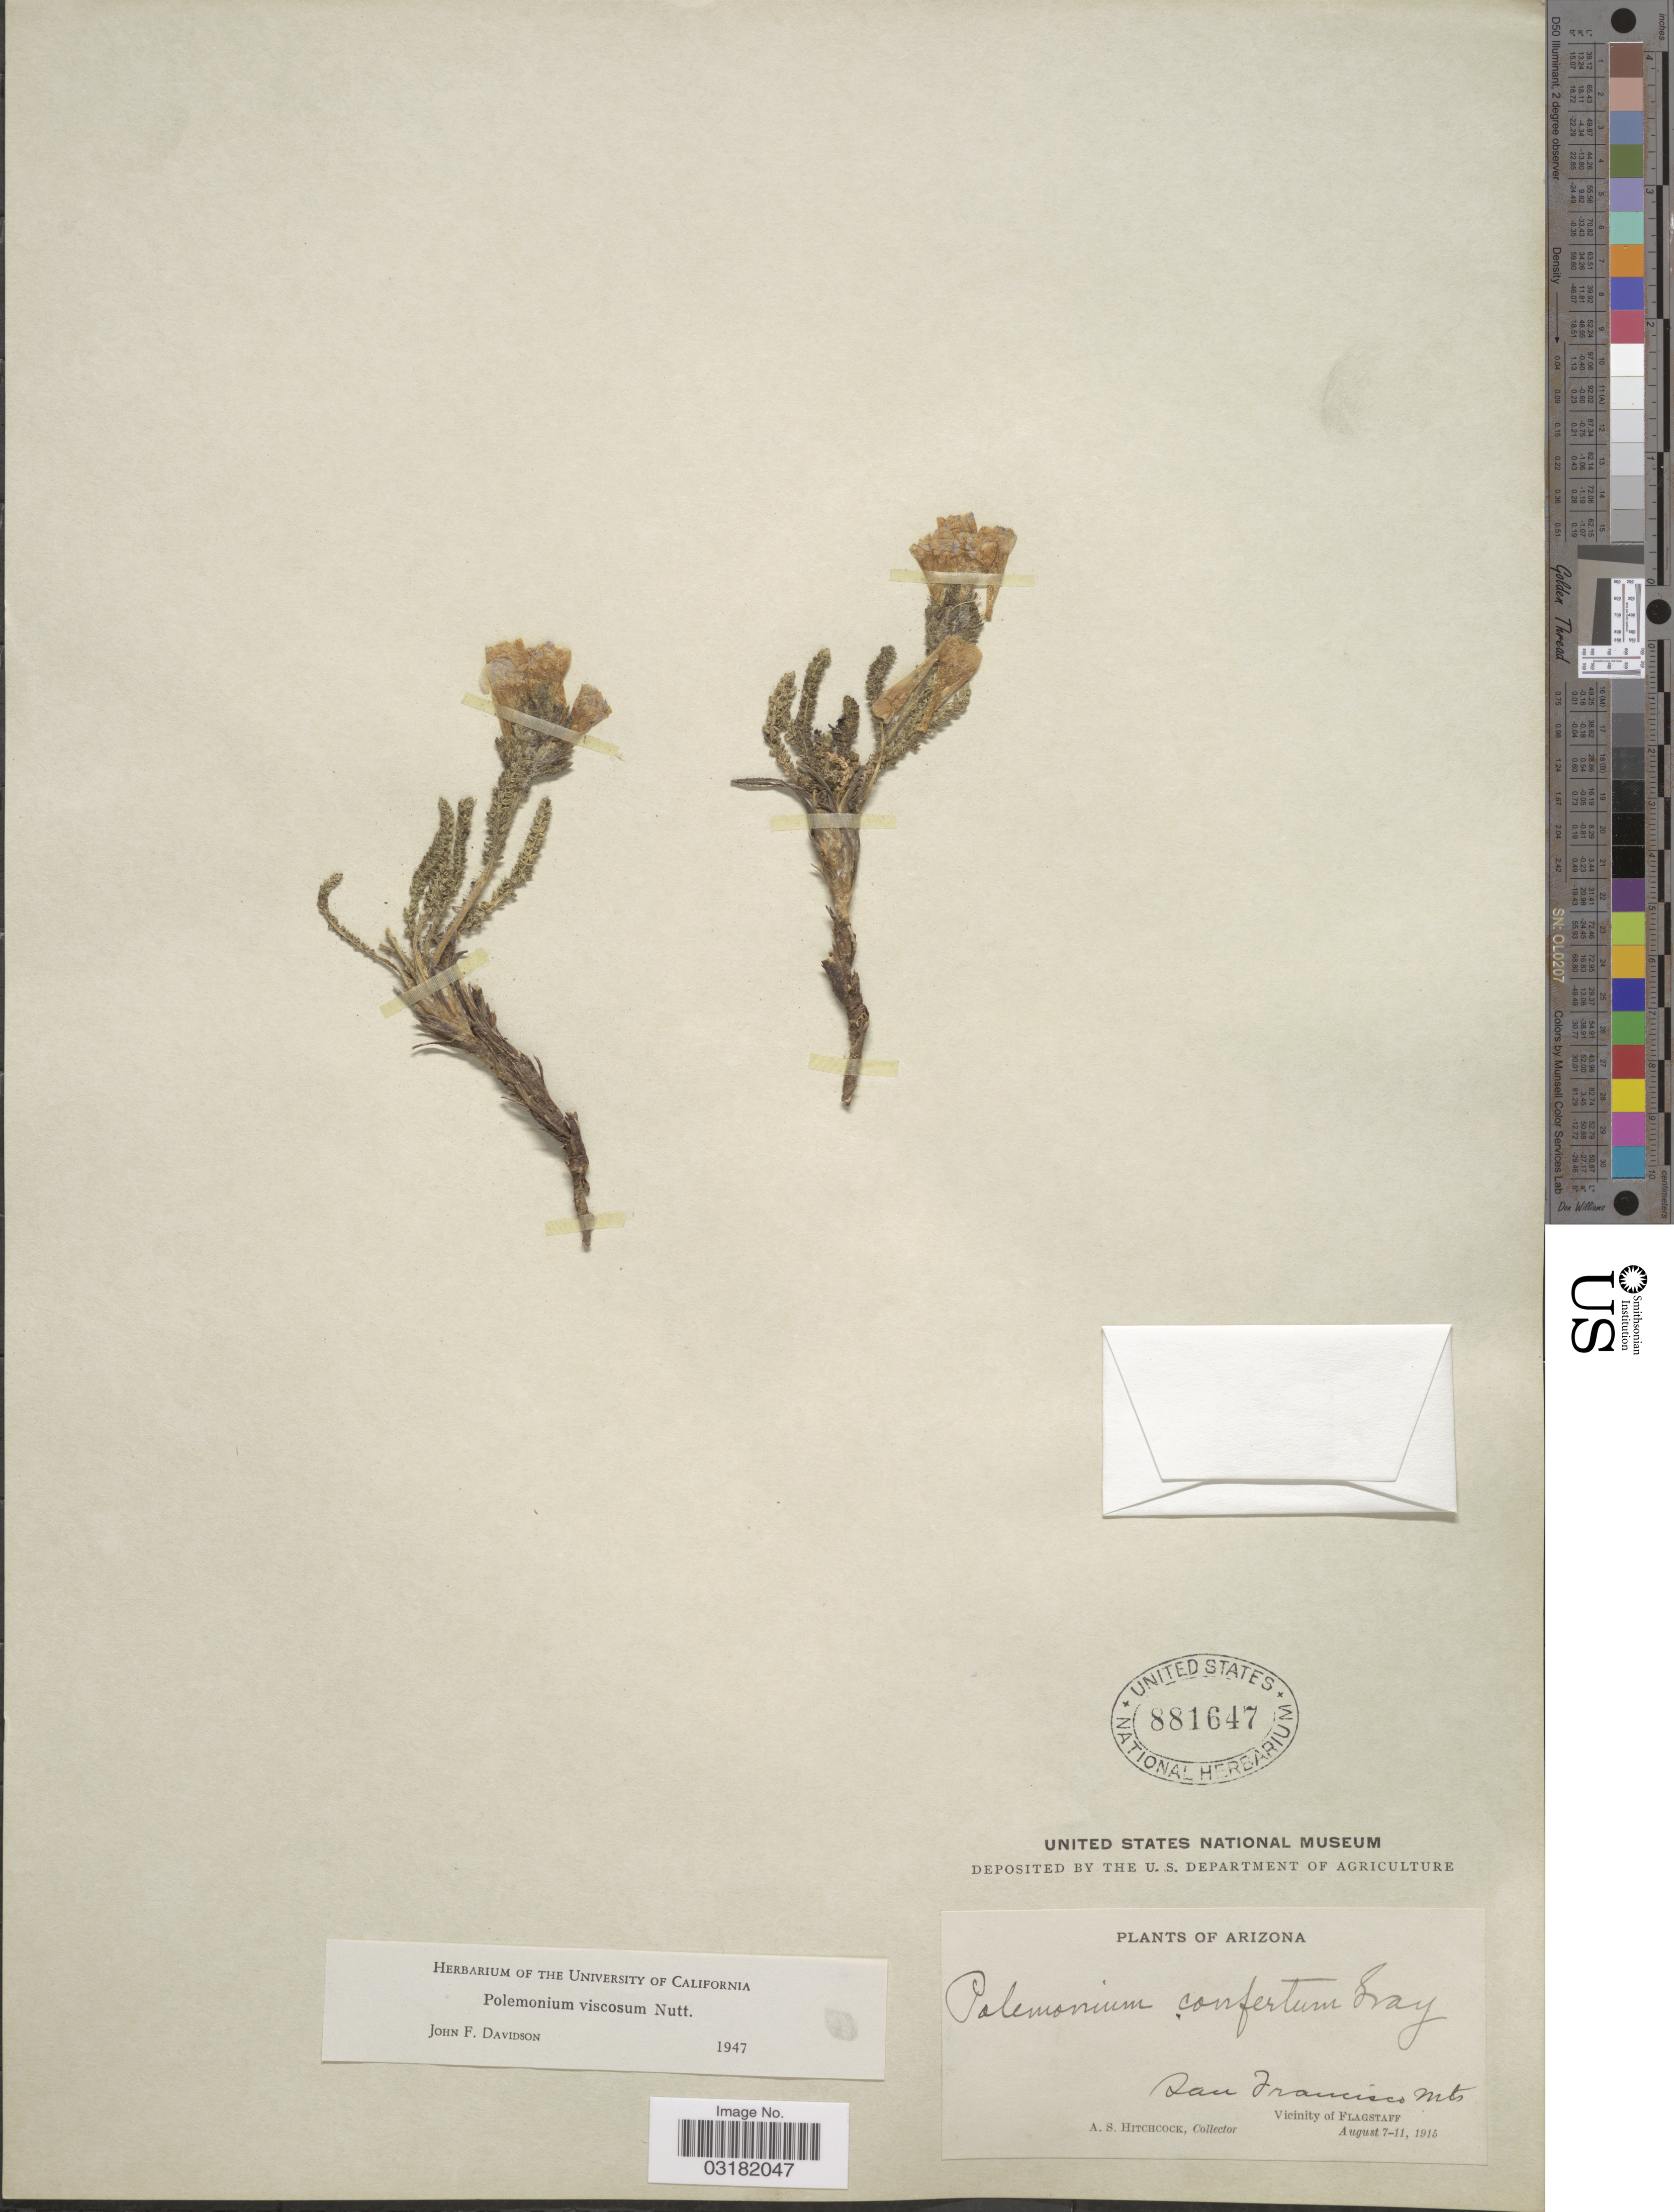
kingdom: Plantae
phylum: Tracheophyta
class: Magnoliopsida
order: Ericales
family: Polemoniaceae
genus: Polemonium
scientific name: Polemonium viscosum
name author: Nutt.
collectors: A. S. Hitchcock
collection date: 1915-08-07/1915-08-11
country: United States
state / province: Arizona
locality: San Francisco Mts., Vicinity of Flagstaff.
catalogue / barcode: US 881647